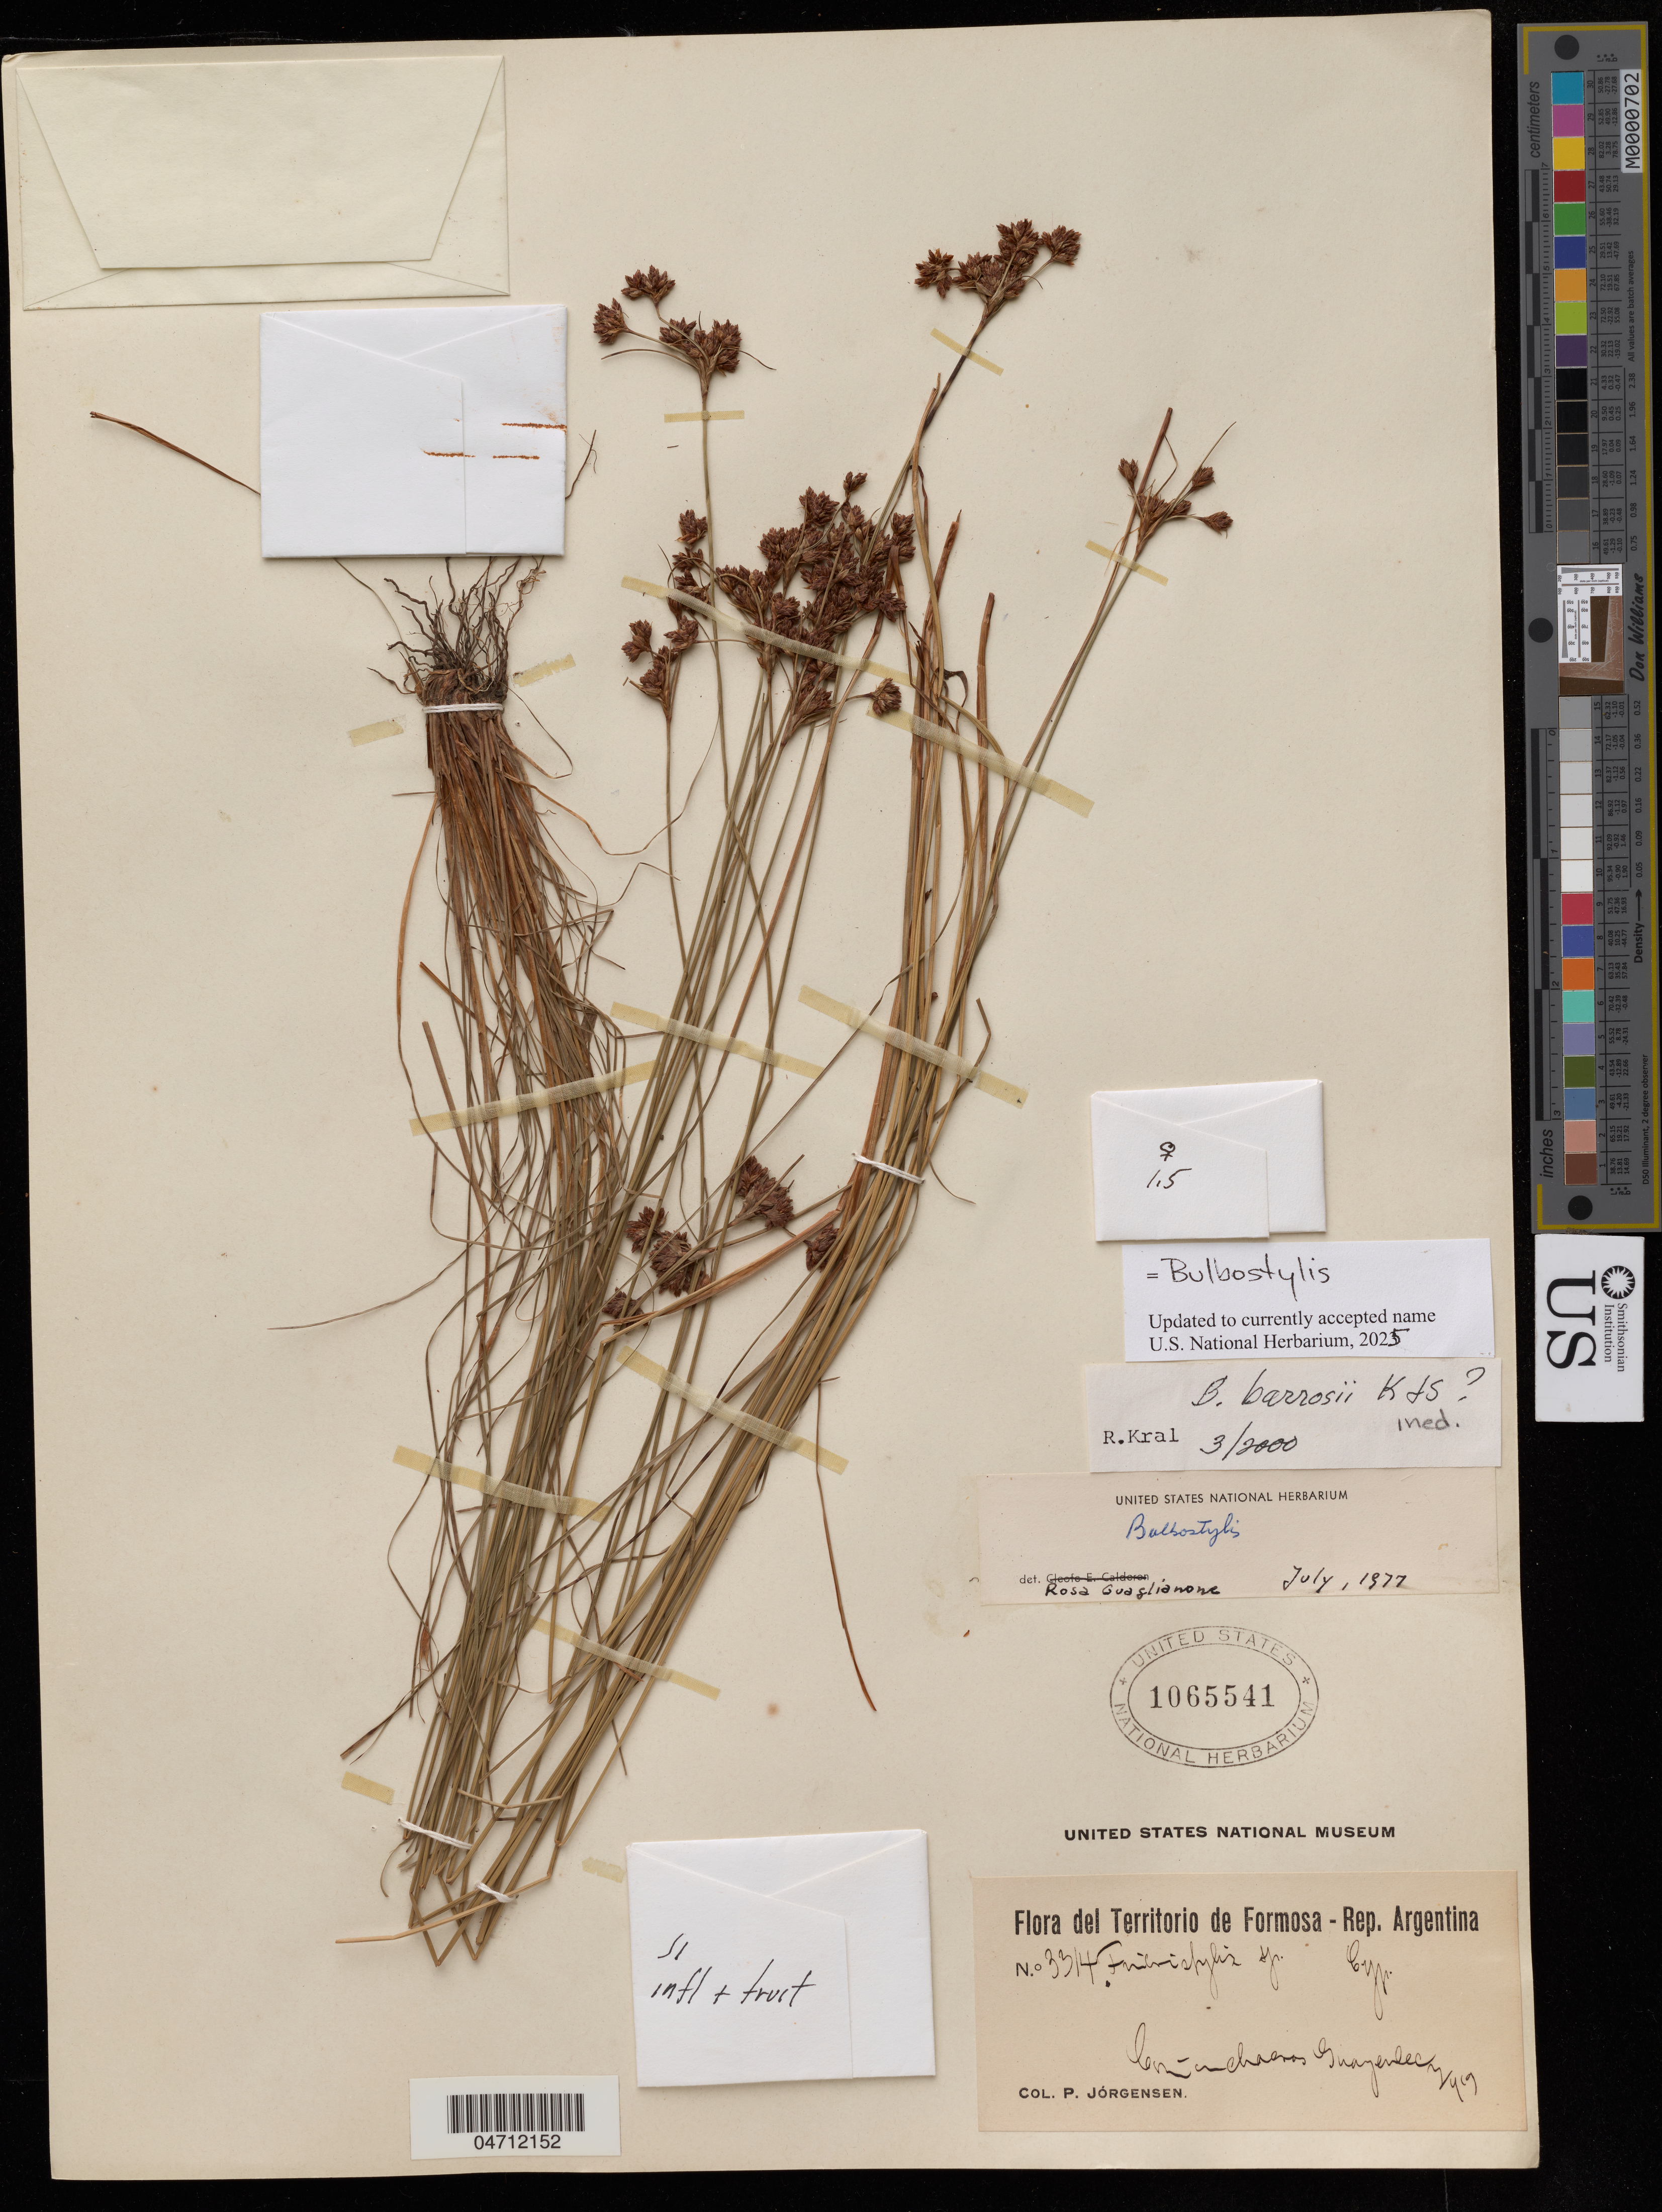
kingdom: Plantae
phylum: Tracheophyta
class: Liliopsida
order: Poales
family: Cyperaceae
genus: Bulbostylis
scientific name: Bulbostylis sp.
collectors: P. Jörgensen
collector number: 3314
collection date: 1919-03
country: Argentina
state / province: Formosa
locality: Guaycolec.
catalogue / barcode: US 1065541